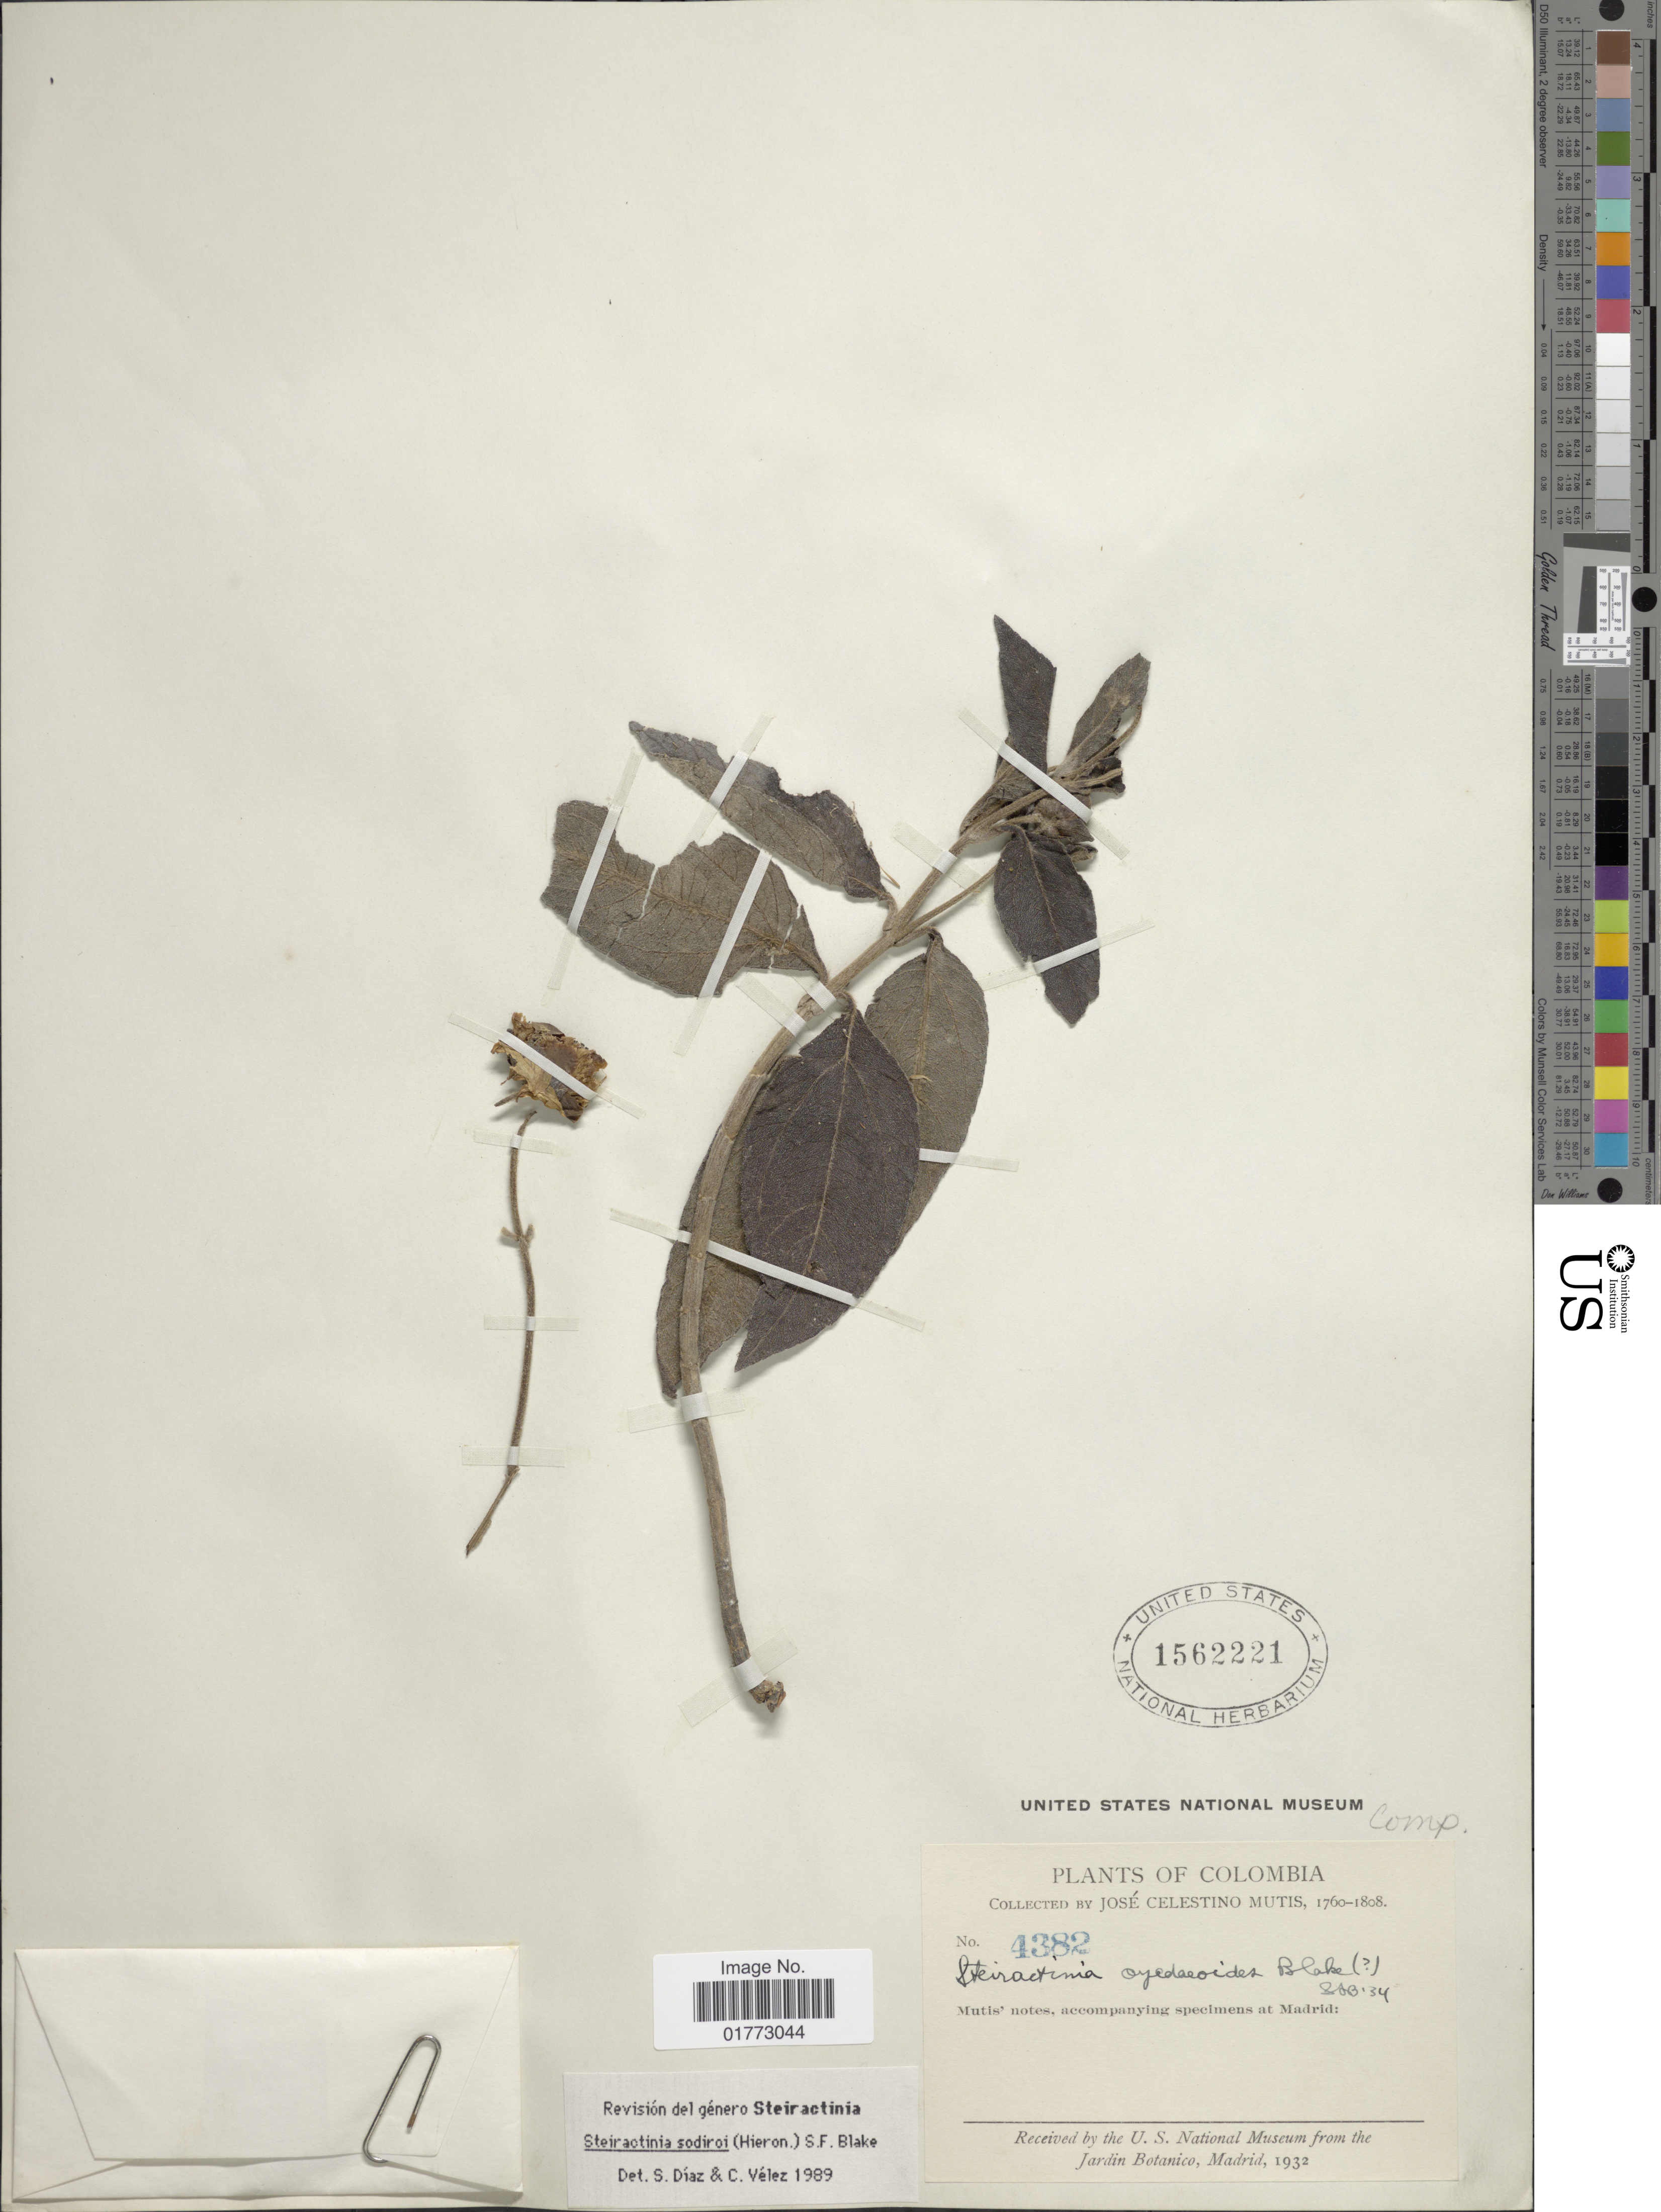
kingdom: Plantae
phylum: Tracheophyta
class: Magnoliopsida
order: Asterales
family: Asteraceae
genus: Steiractinia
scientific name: Steiractinia sodiroi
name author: (Hieron. ex Sodiro) S.F. Blake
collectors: J. C. B. Mutis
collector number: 4382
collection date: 1760/1808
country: Colombia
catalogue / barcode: US 1562221